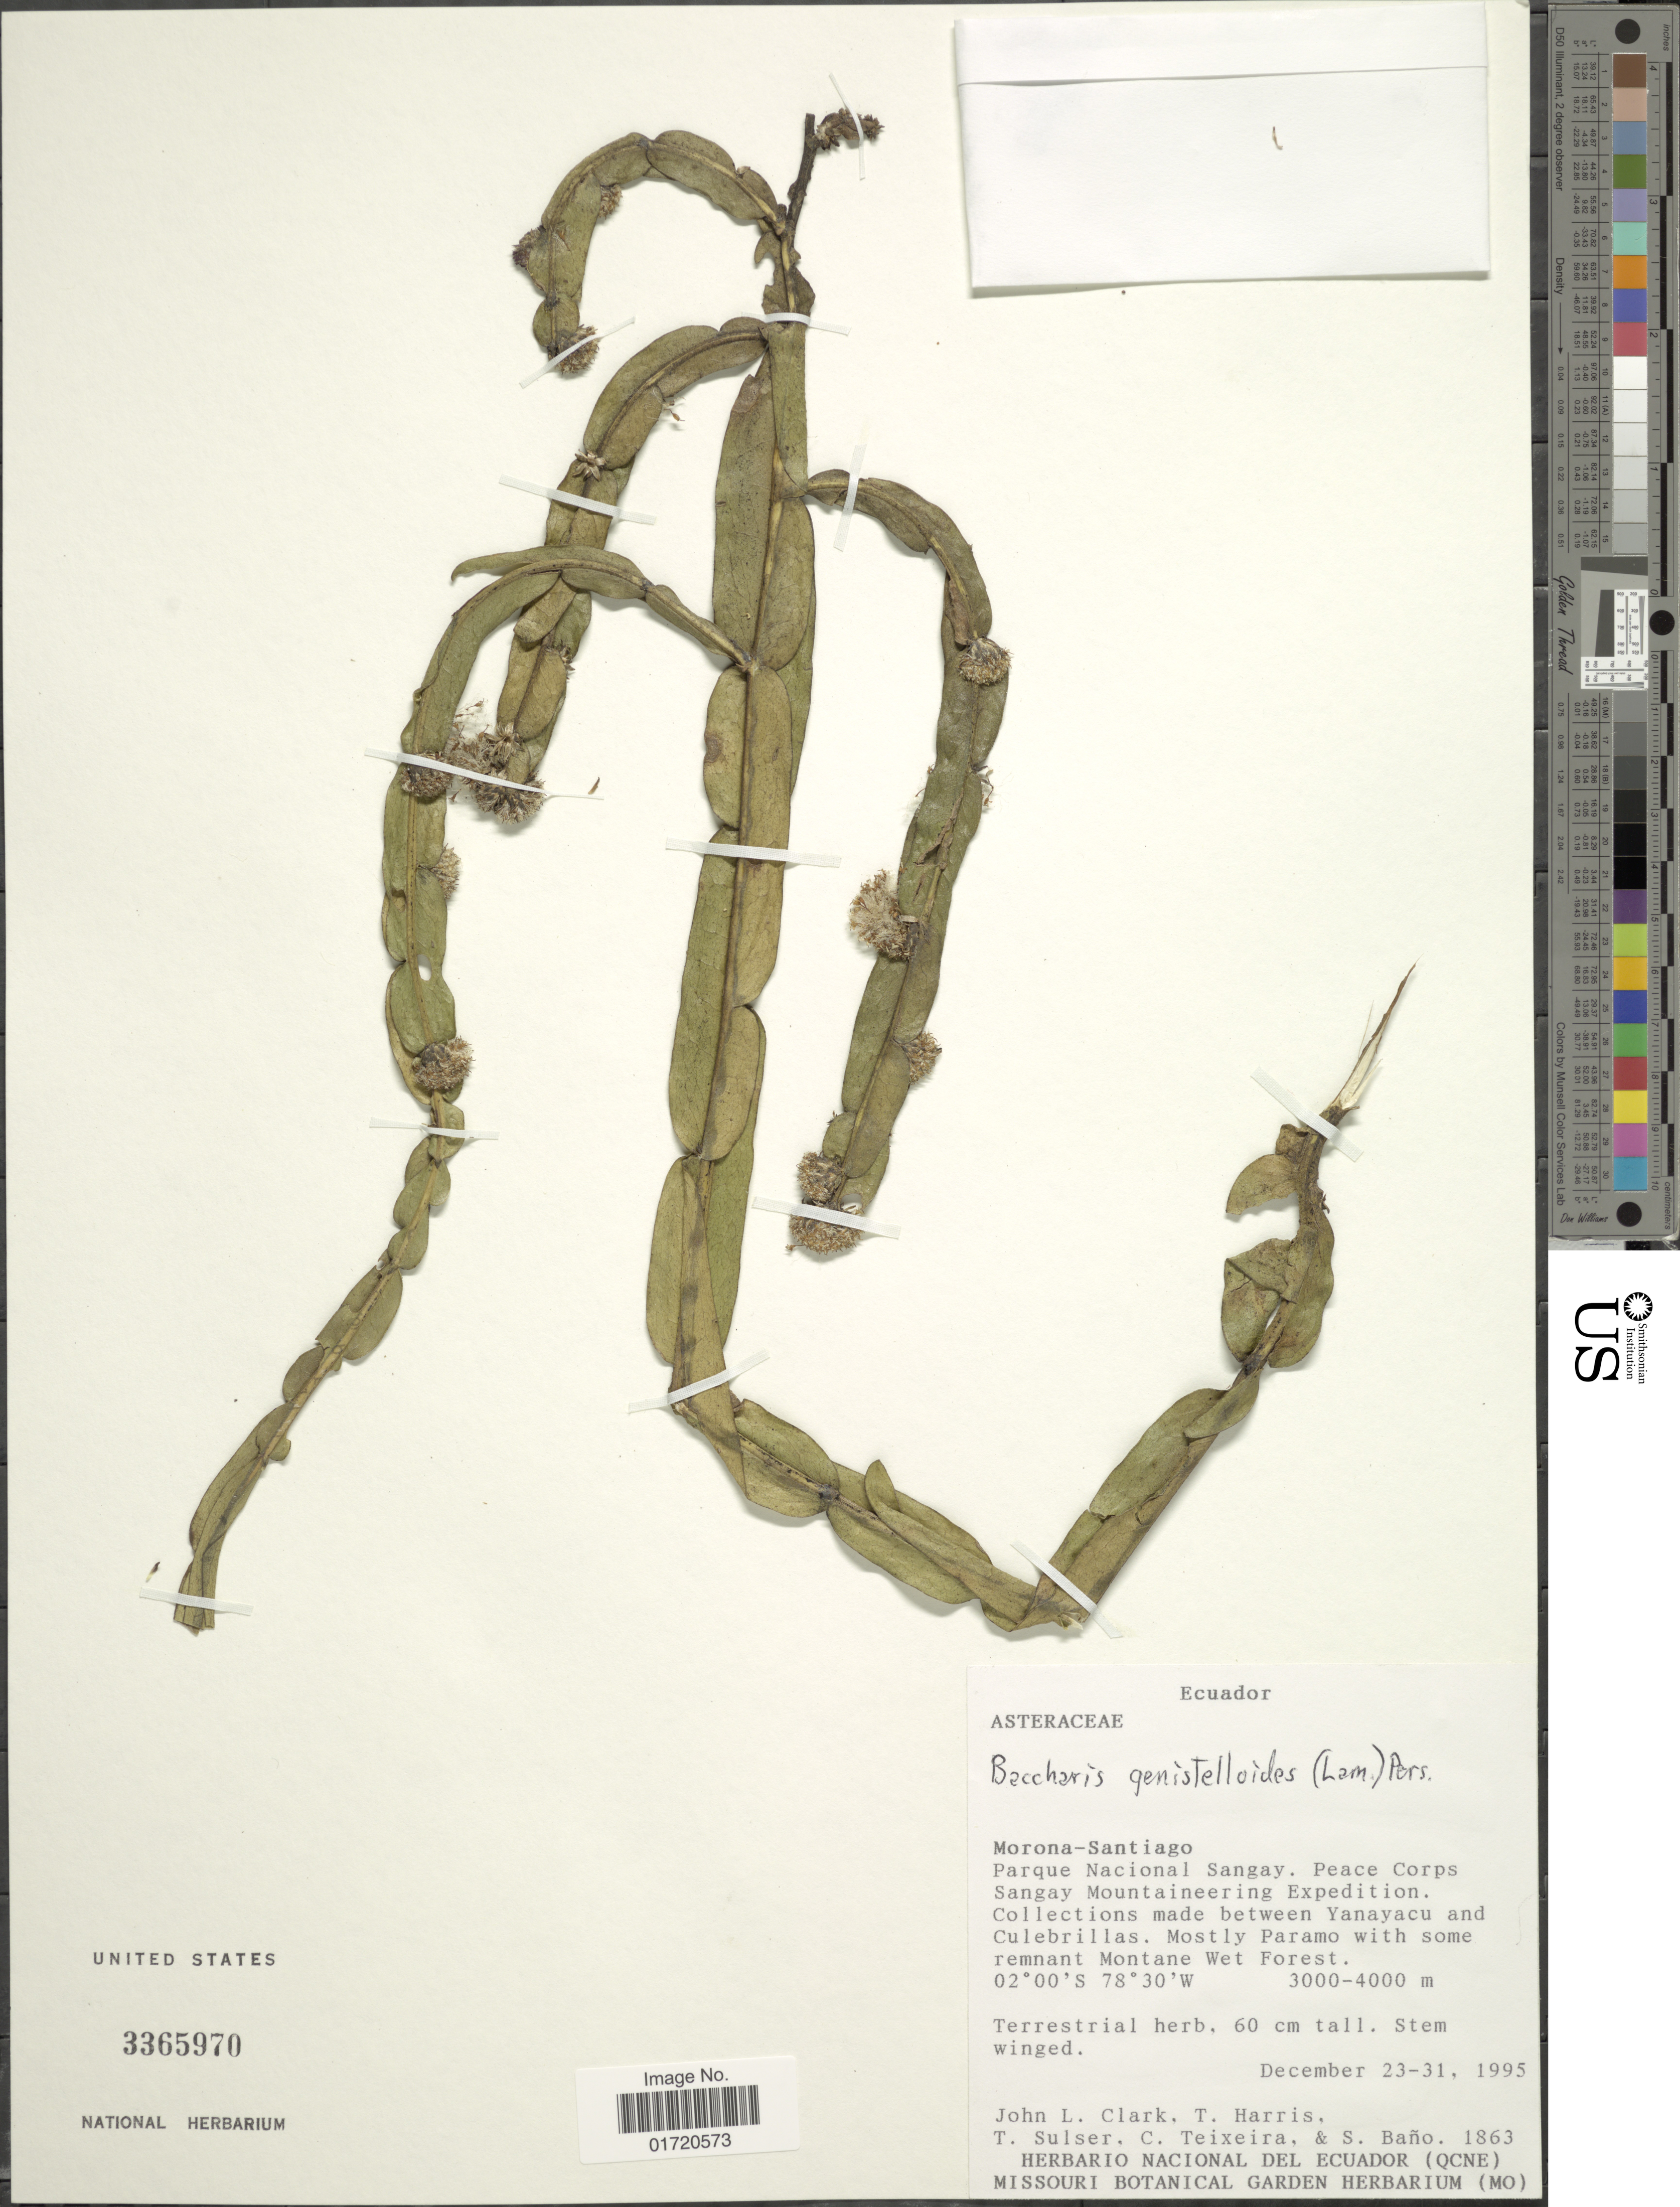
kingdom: Plantae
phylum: Tracheophyta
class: Magnoliopsida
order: Asterales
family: Asteraceae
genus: Baccharis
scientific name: Baccharis genistelloides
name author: (Lam.) Pers.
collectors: J. L. Clark, T. Harris, T. Sulser, C. Teixeira & S. Bano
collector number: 1863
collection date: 1995-12-23/1995-12-31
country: Ecuador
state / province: Morona-Santiago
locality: Parque Nacional Sangay. Peace Corps Sangay Mountaineering Expedition. Collections made between Yanayacu and Culebrillas.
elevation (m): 3000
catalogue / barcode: US 3365970